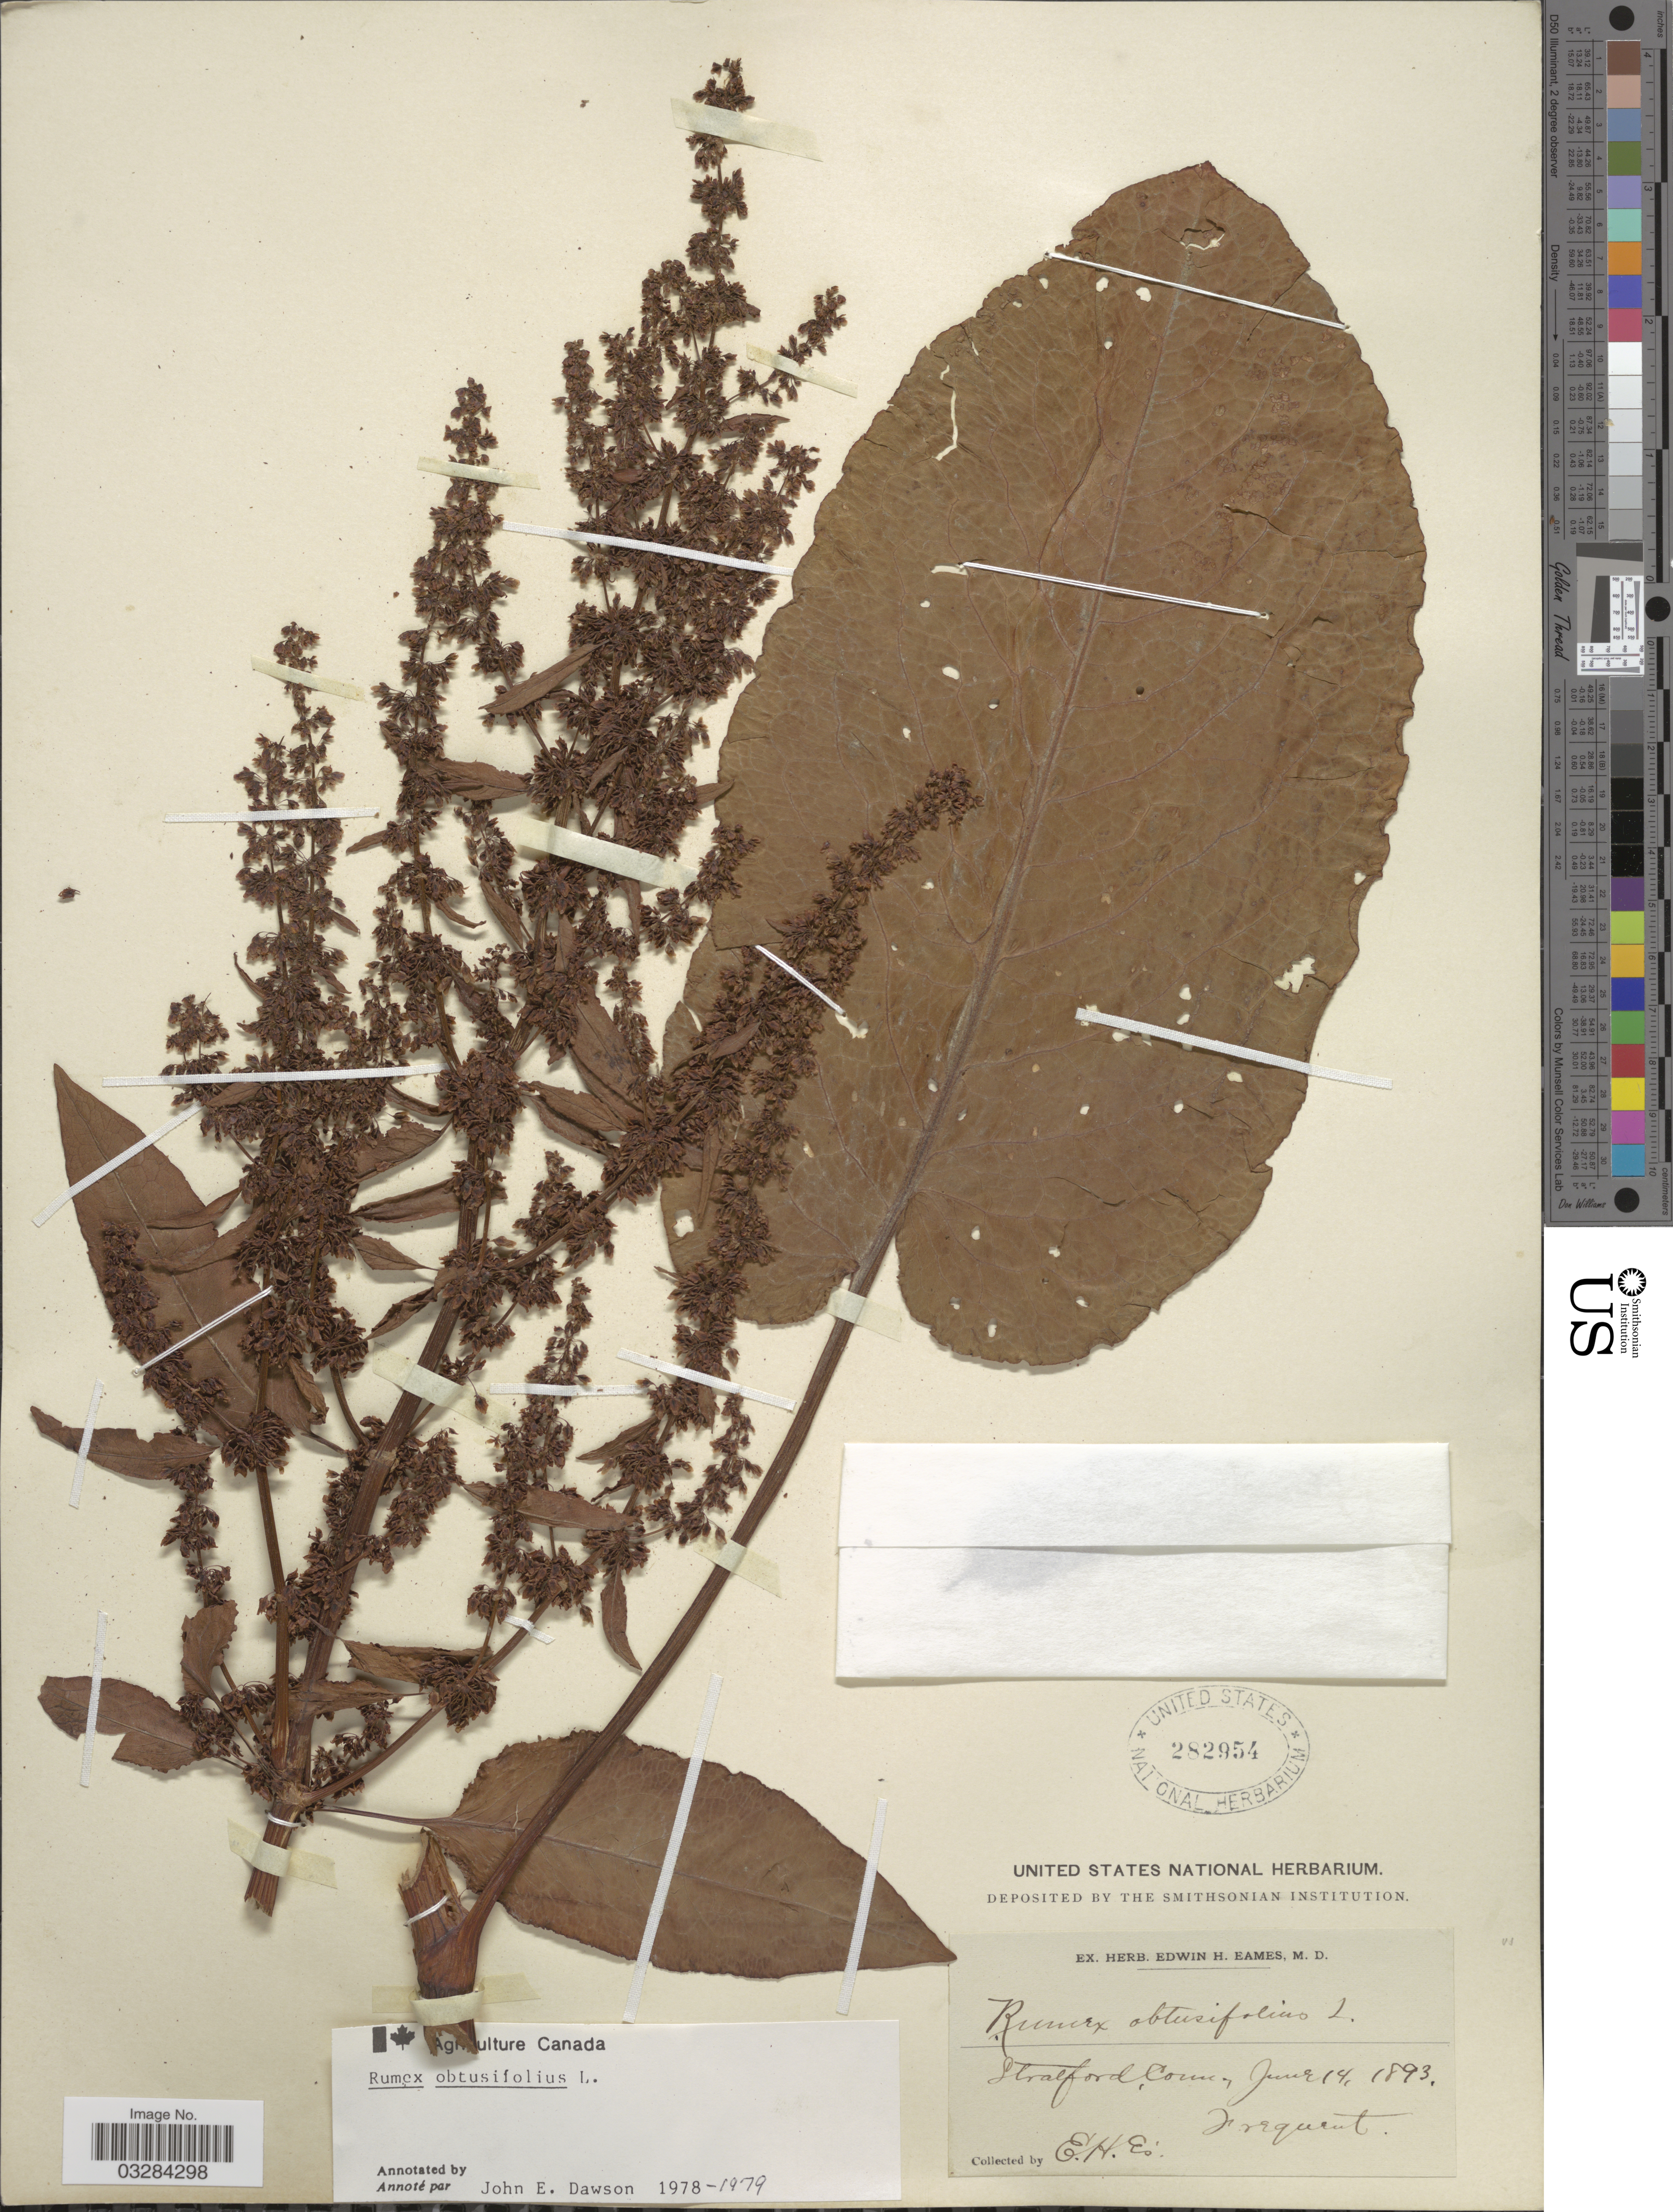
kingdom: Plantae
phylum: Tracheophyta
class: Magnoliopsida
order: Caryophyllales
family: Polygonaceae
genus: Rumex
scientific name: Rumex obtusifolius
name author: L.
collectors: E. H. Eames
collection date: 1893-06-14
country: United States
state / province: Connecticut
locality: Stratford.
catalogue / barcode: US 282954